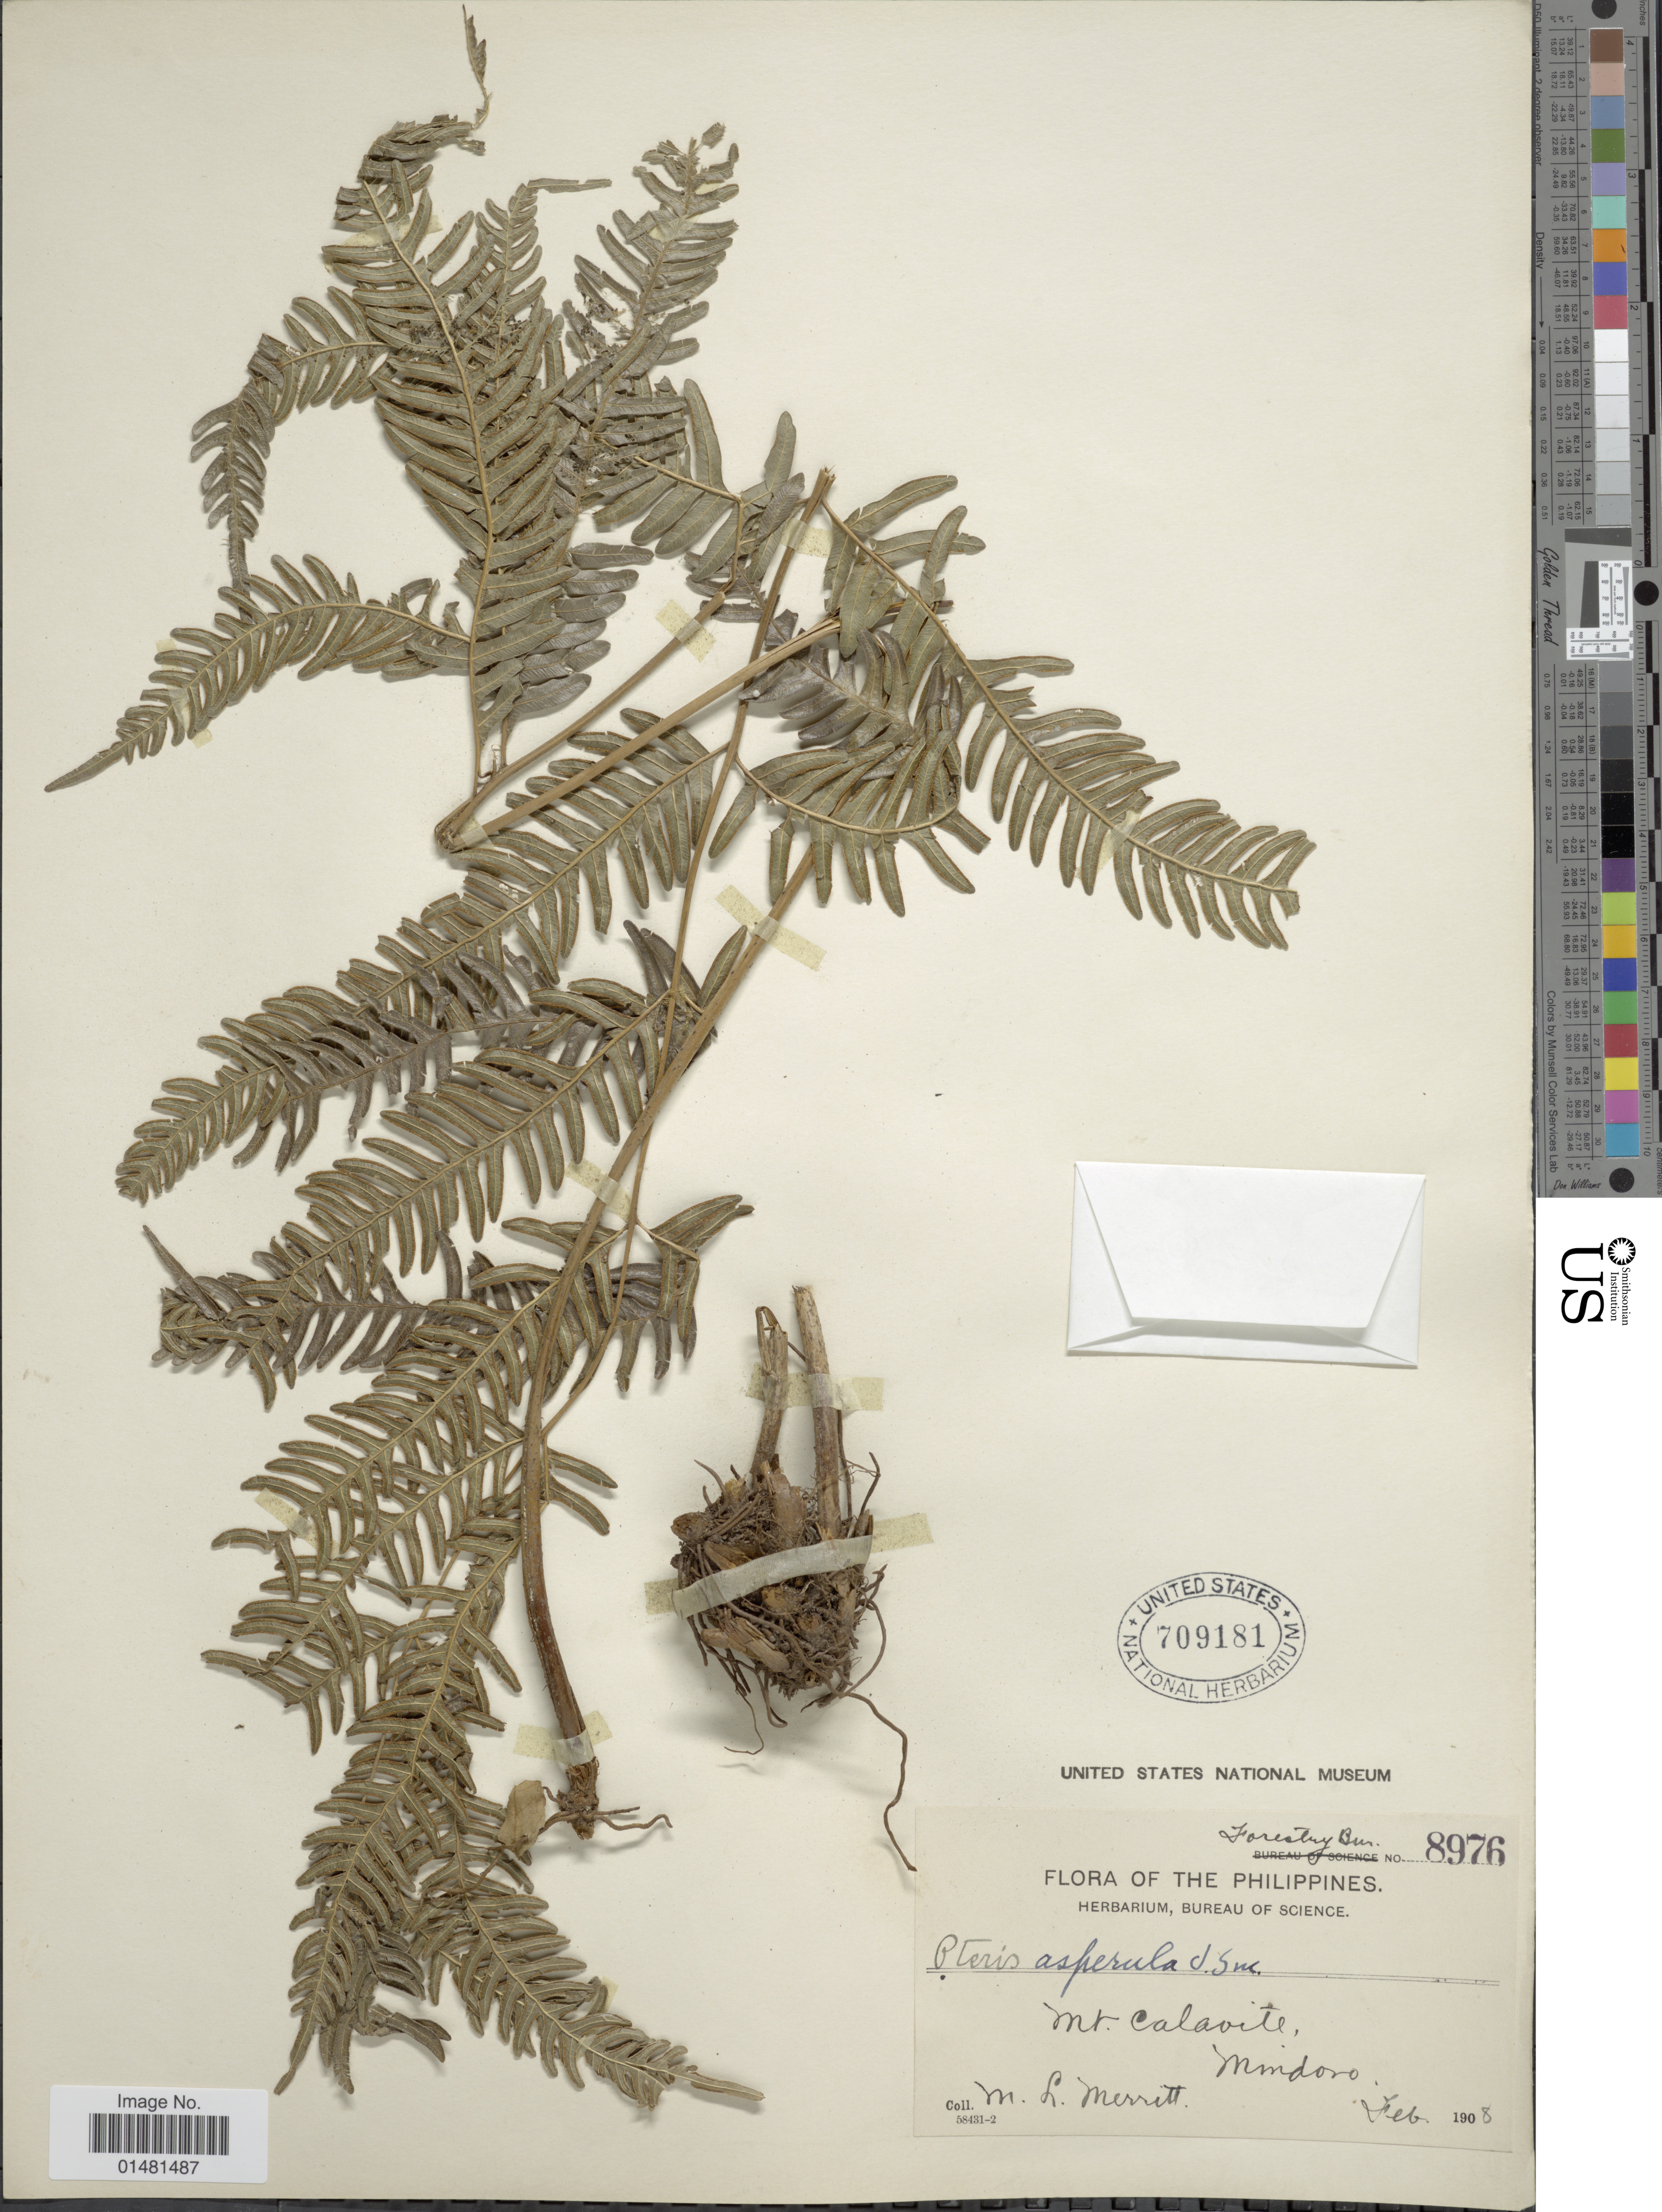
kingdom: Plantae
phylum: Tracheophyta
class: Polypodiopsida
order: Polypodiales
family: Pteridaceae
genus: Pteris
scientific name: Pteris asperula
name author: J. Sm.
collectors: M. L. Merritt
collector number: Forestry Bur. 8976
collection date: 1908-02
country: Philippines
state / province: Mimaropa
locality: Mt. Calavite, Mindoro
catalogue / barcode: US 709181